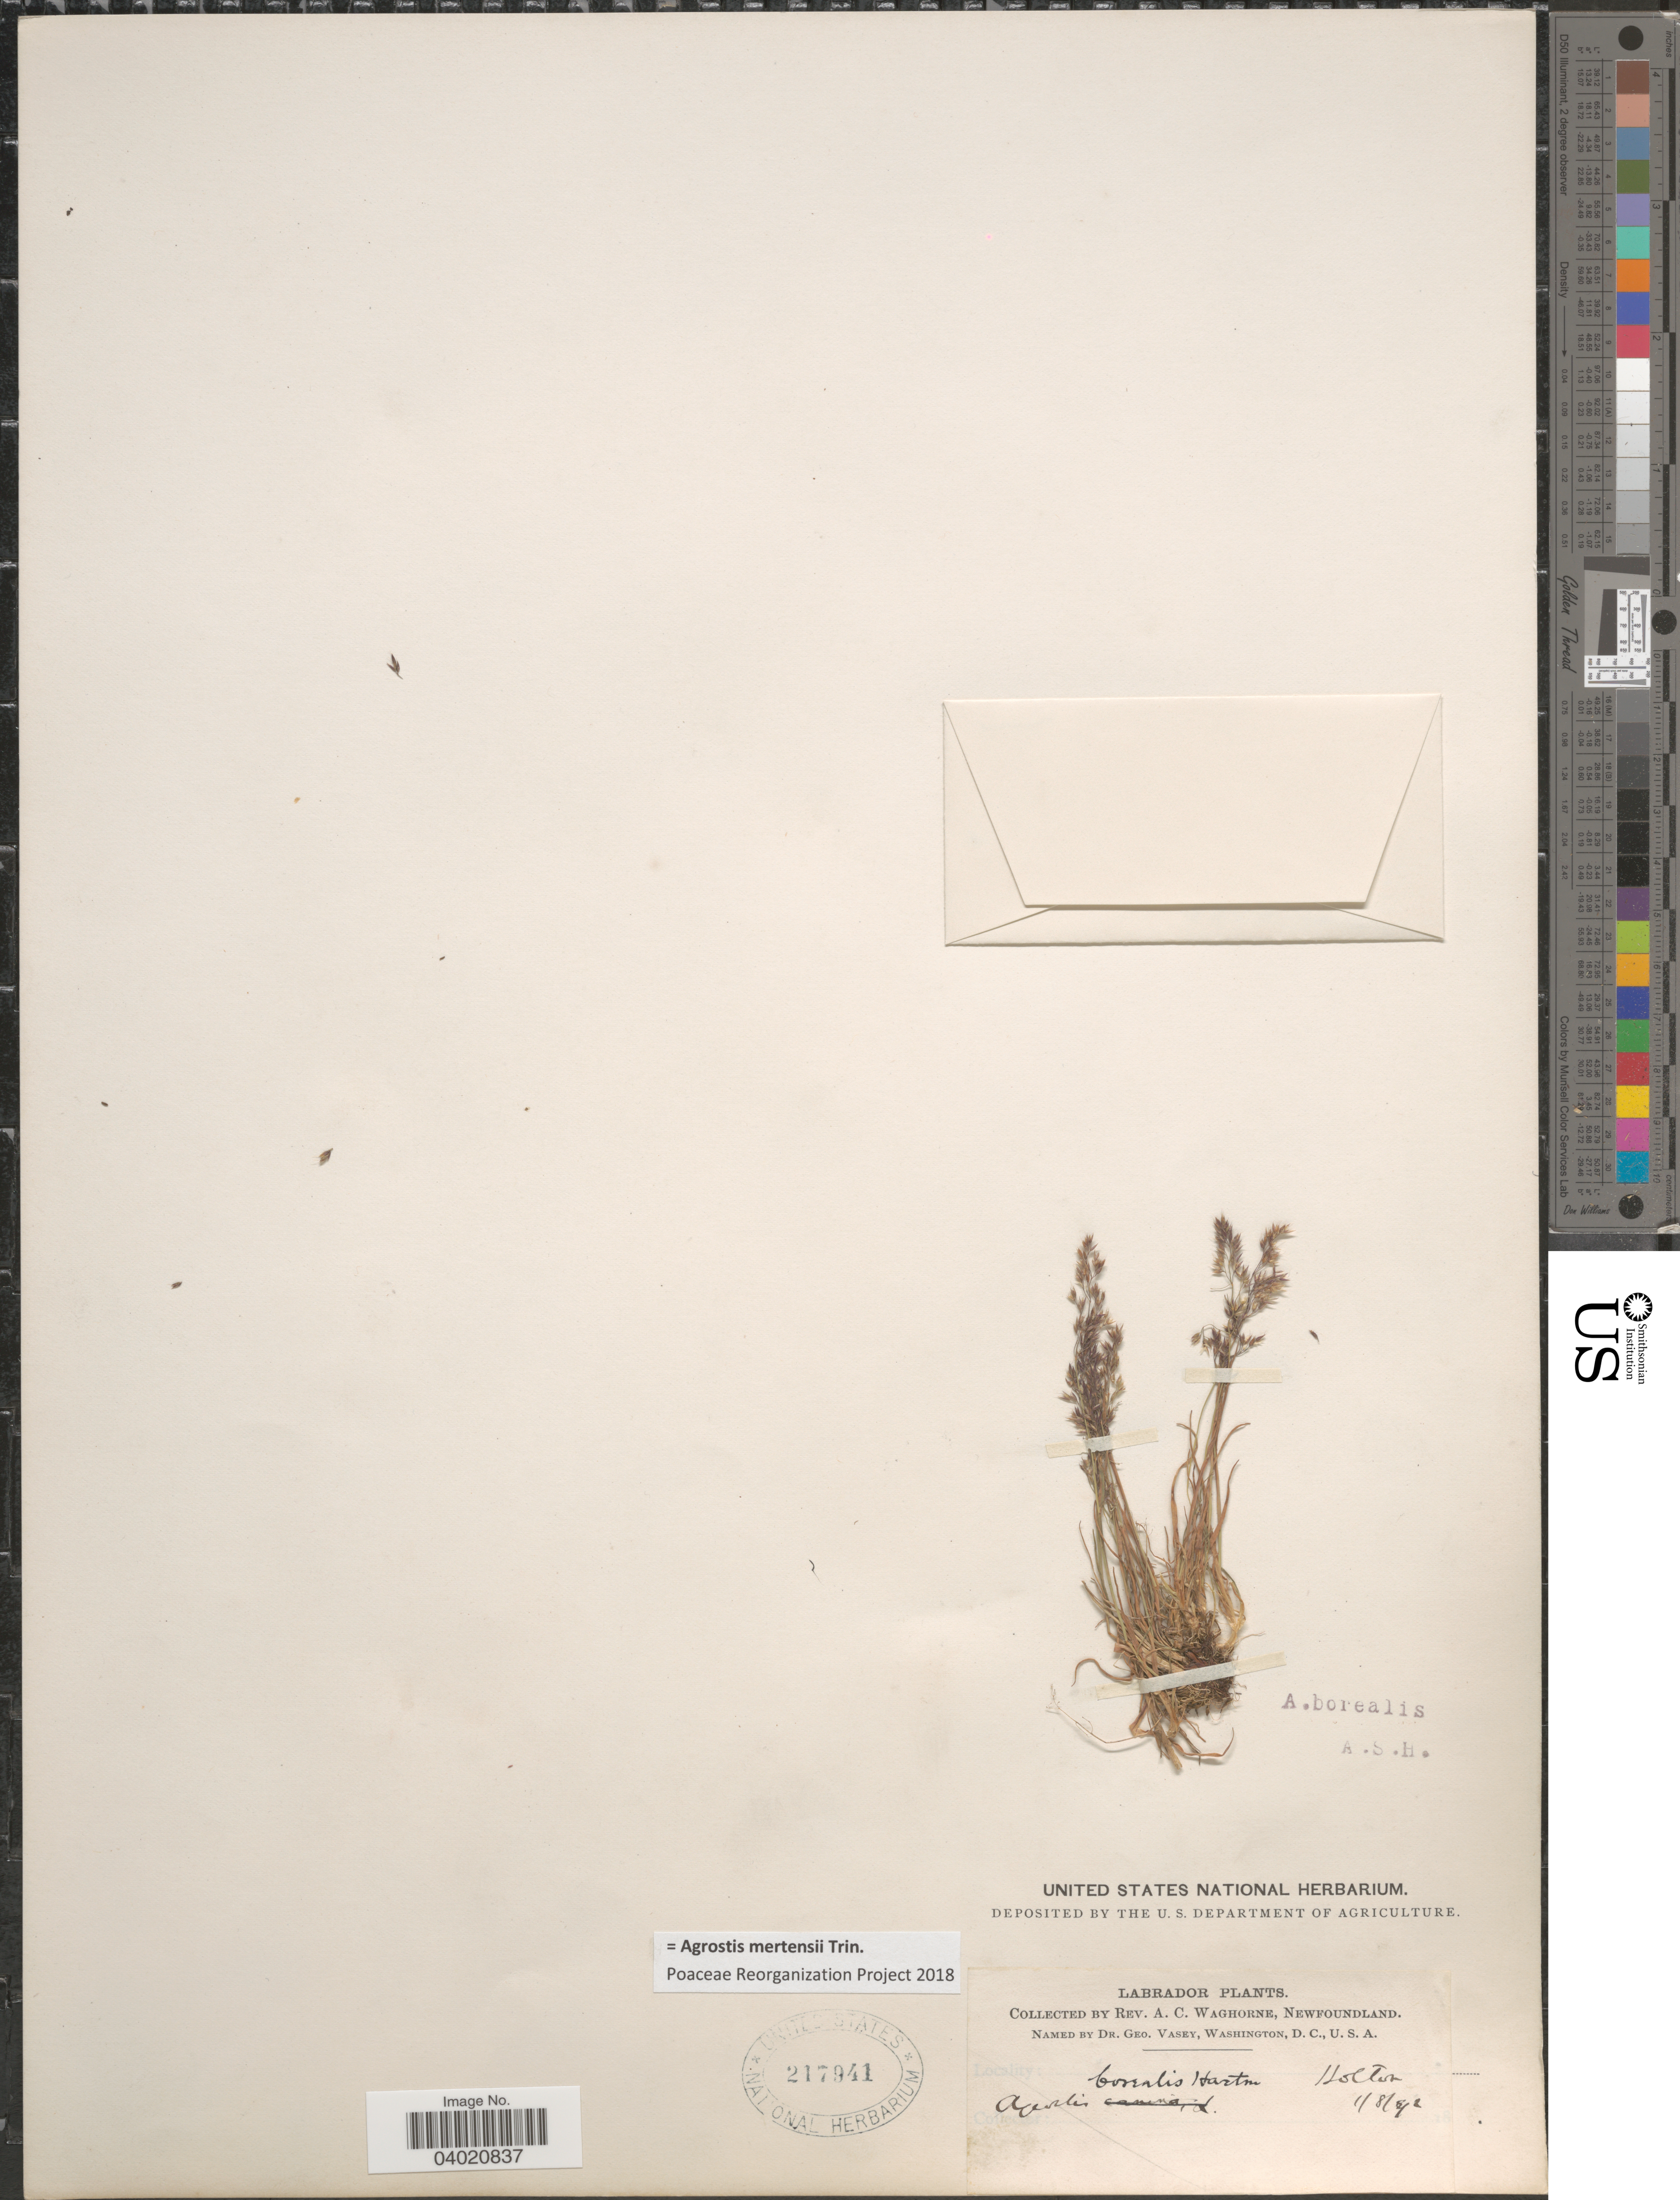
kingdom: Plantae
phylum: Tracheophyta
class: Liliopsida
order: Poales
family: Poaceae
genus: Agrostis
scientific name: Agrostis mertensii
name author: Trin.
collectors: A. Waghorne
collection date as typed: Transcribed d/m/y: 1/8/92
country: Canada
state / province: Newfoundland and Labrador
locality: Labrador. Holton.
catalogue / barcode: US 217941